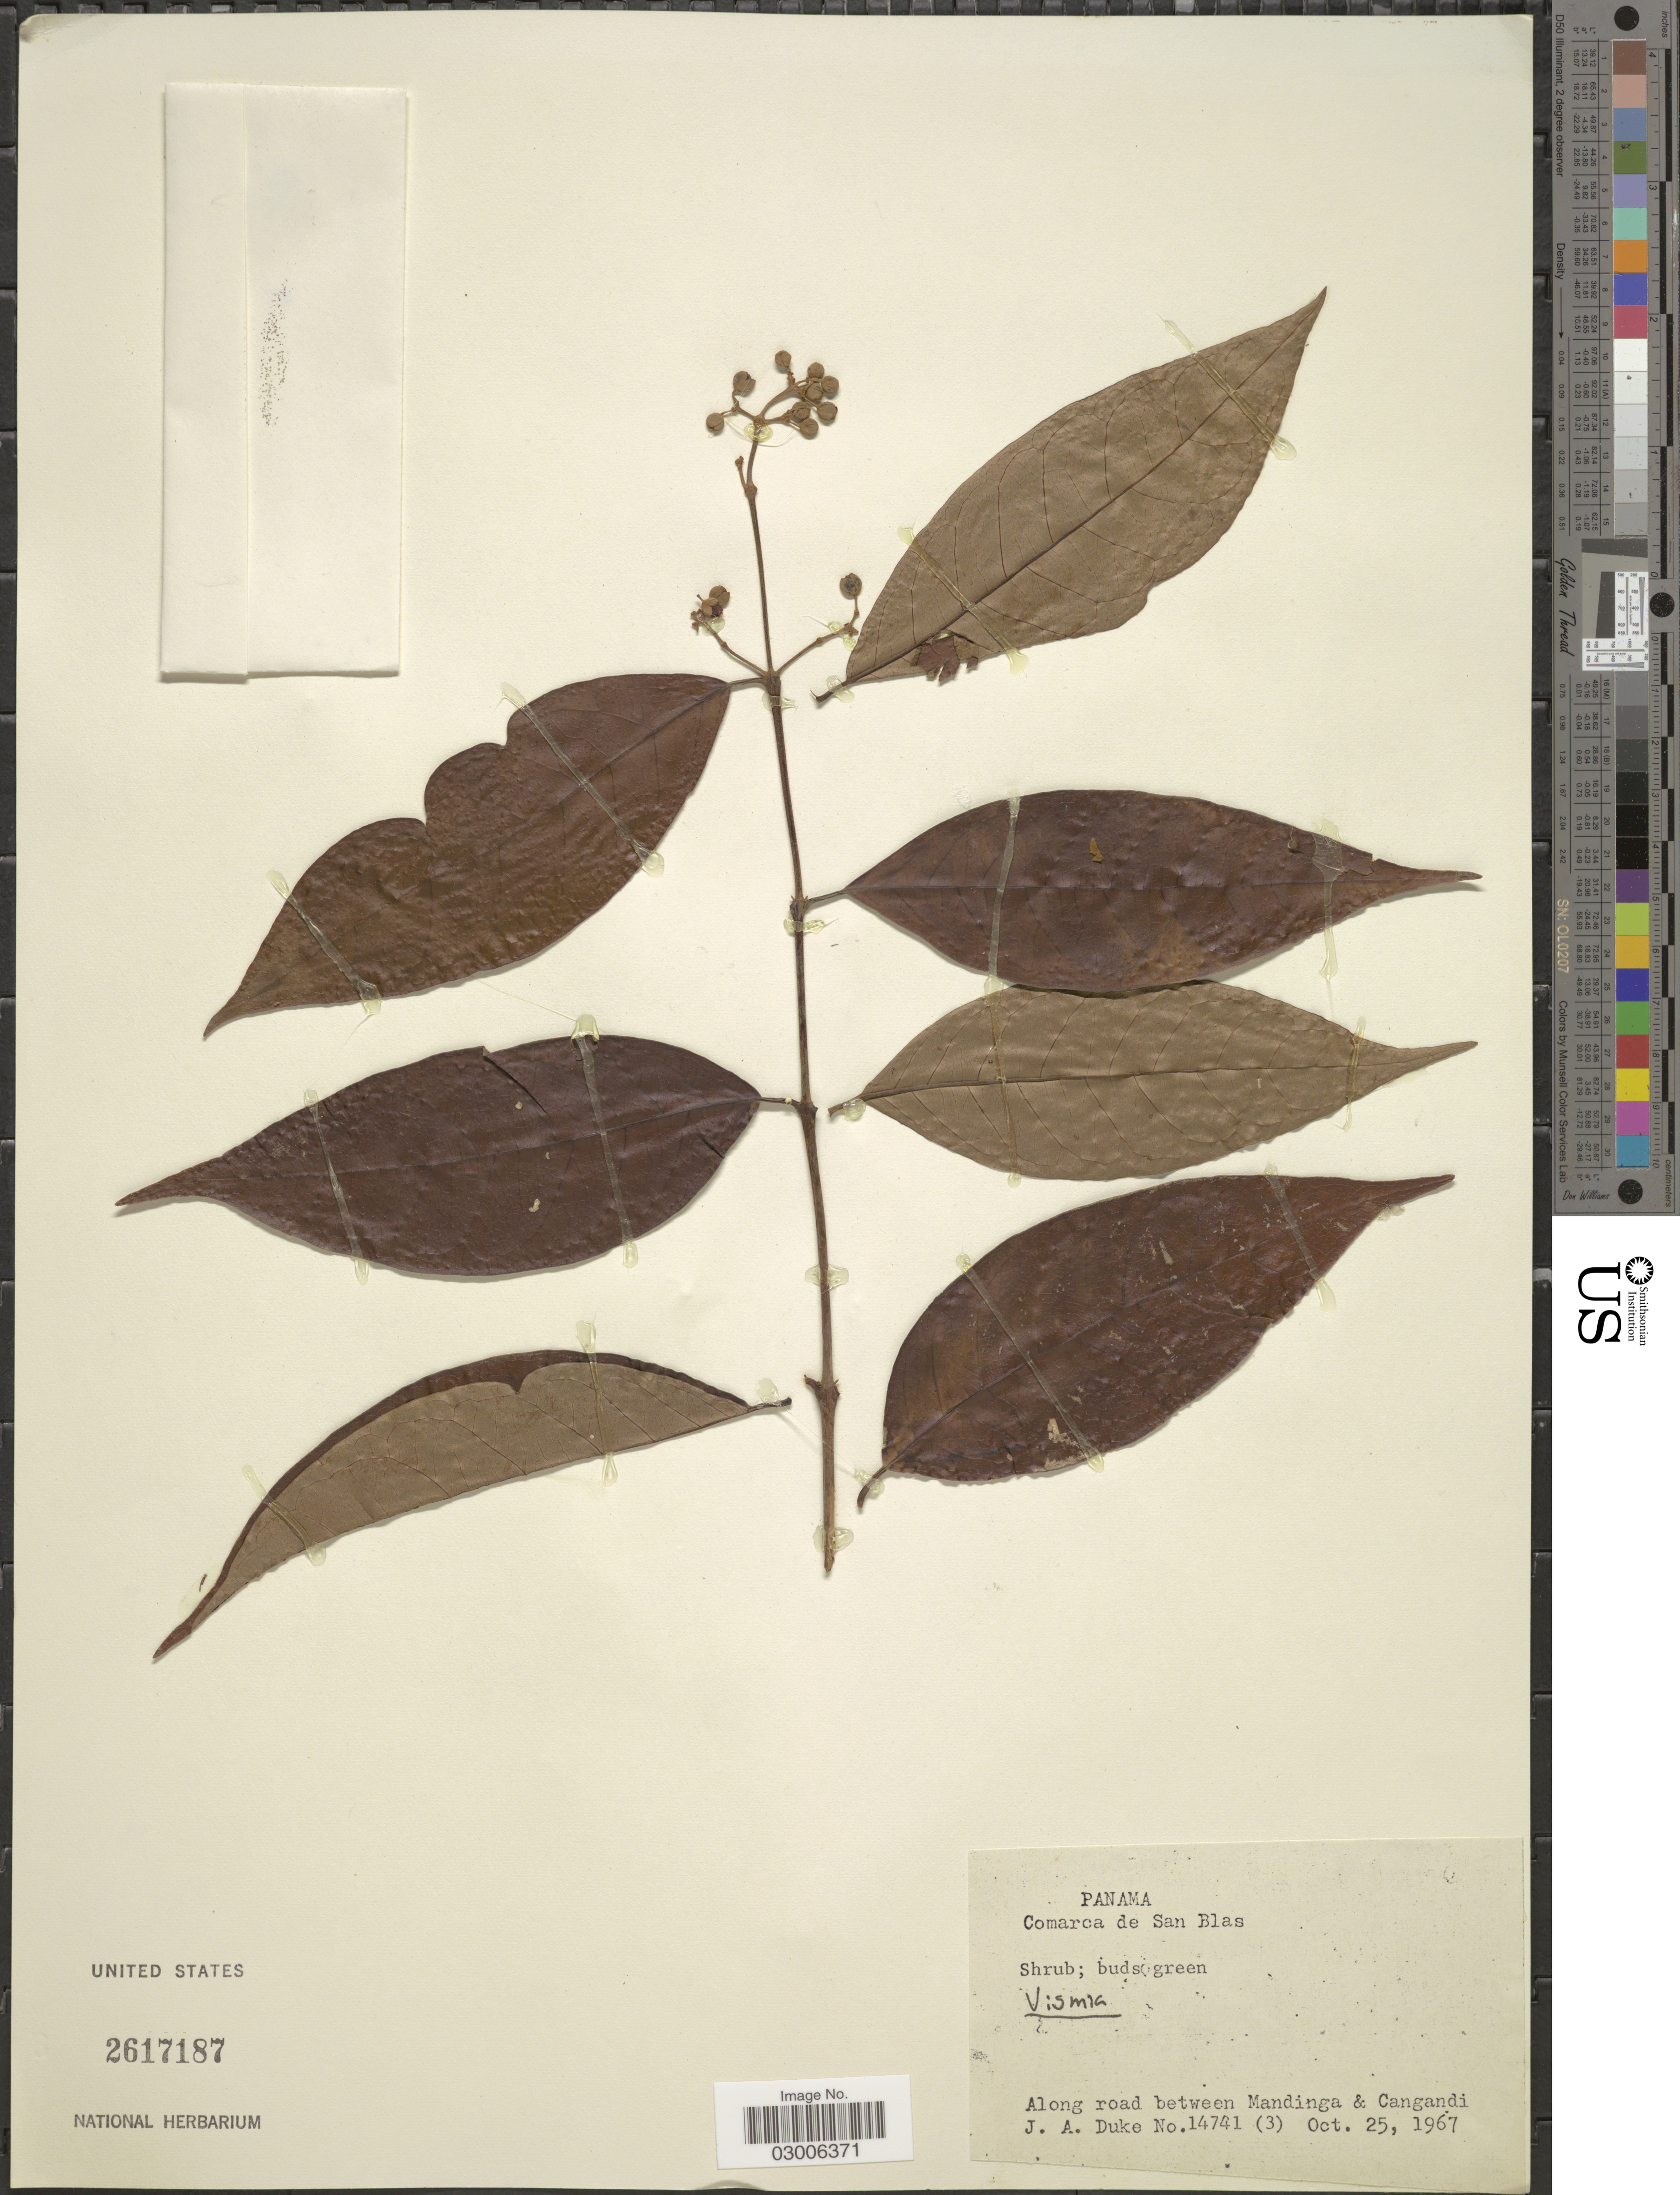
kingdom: Plantae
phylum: Tracheophyta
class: Magnoliopsida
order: Malpighiales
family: Hypericaceae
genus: Vismia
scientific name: Vismia sp.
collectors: J. A. Duke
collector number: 14741(3)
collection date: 1967-10-25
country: Panama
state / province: Kuna Yala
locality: Comarca de San Blas. Along road between Mandinga & Cangandi.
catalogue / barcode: US 2617187